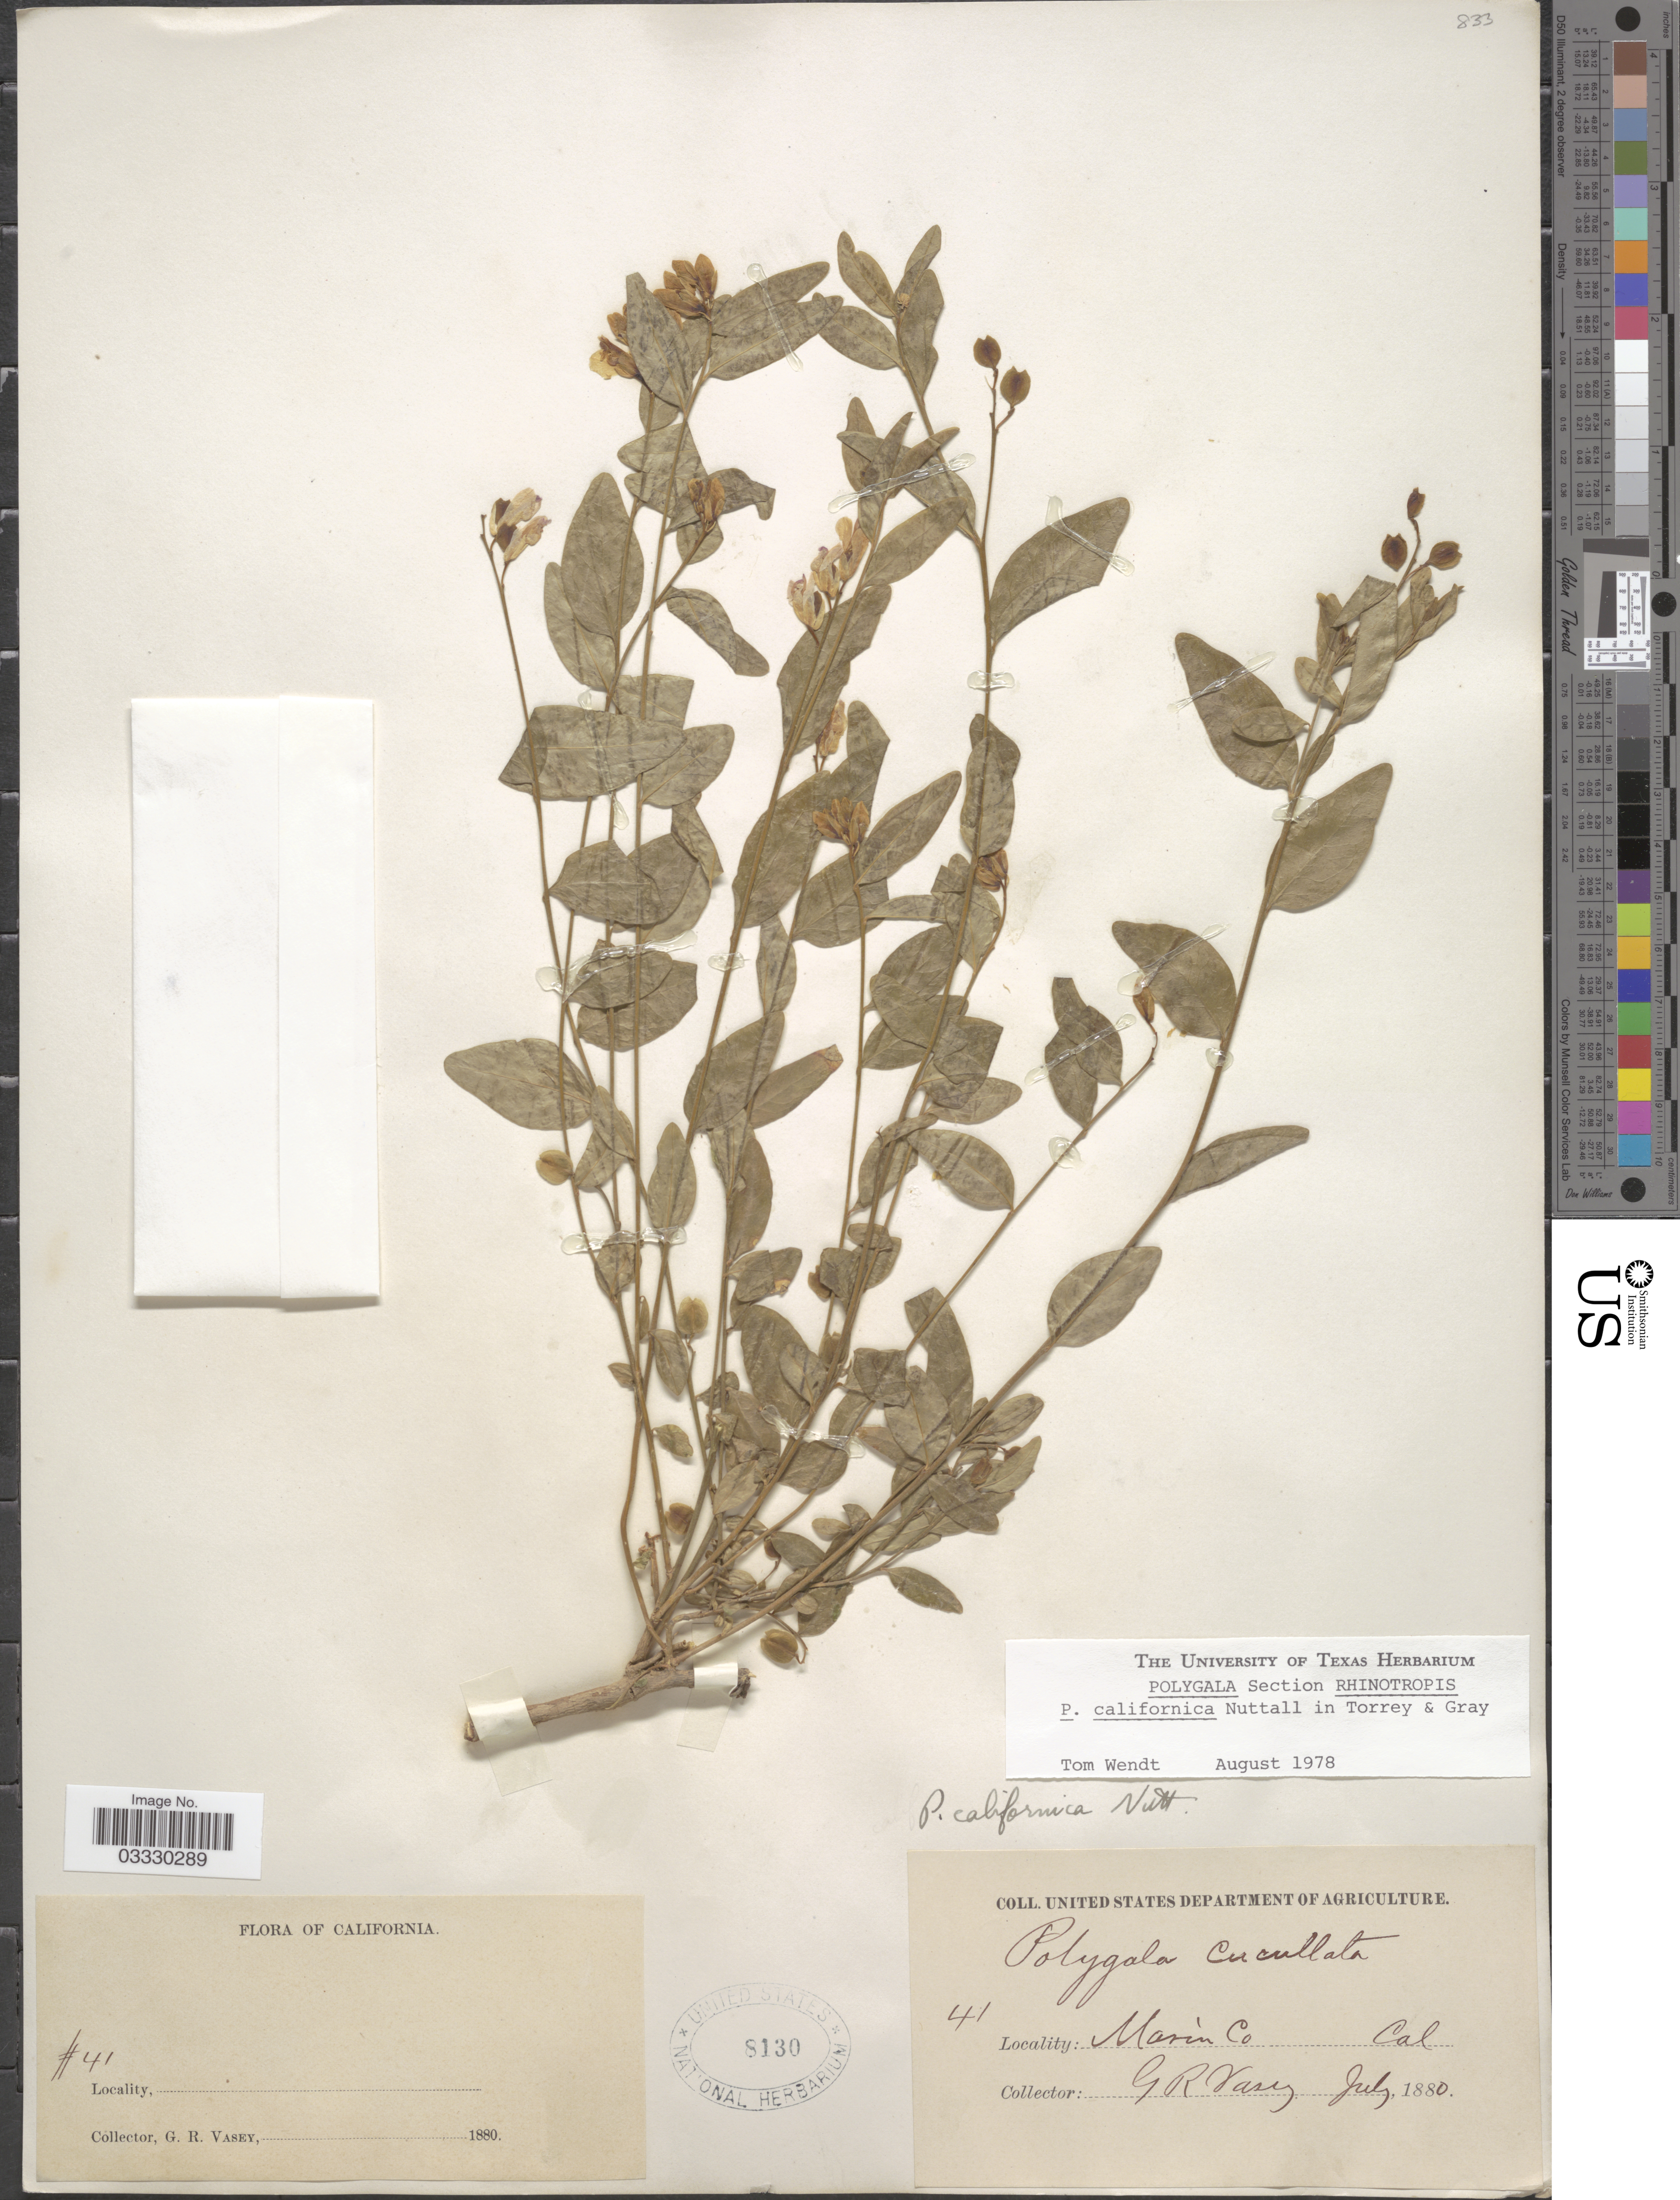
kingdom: Plantae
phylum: Tracheophyta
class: Magnoliopsida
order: Fabales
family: Polygalaceae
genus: Rhinotropis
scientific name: Rhinotropis californica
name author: (Nutt.) J.R. Abbott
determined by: Strong, Mark T., (BOT), Smithsonian Institution - National Museum of Natural History (UNITED STATES)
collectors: G. R. Vasey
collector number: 41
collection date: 1880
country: United States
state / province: California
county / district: Marin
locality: Marin Co.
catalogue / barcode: US 8130